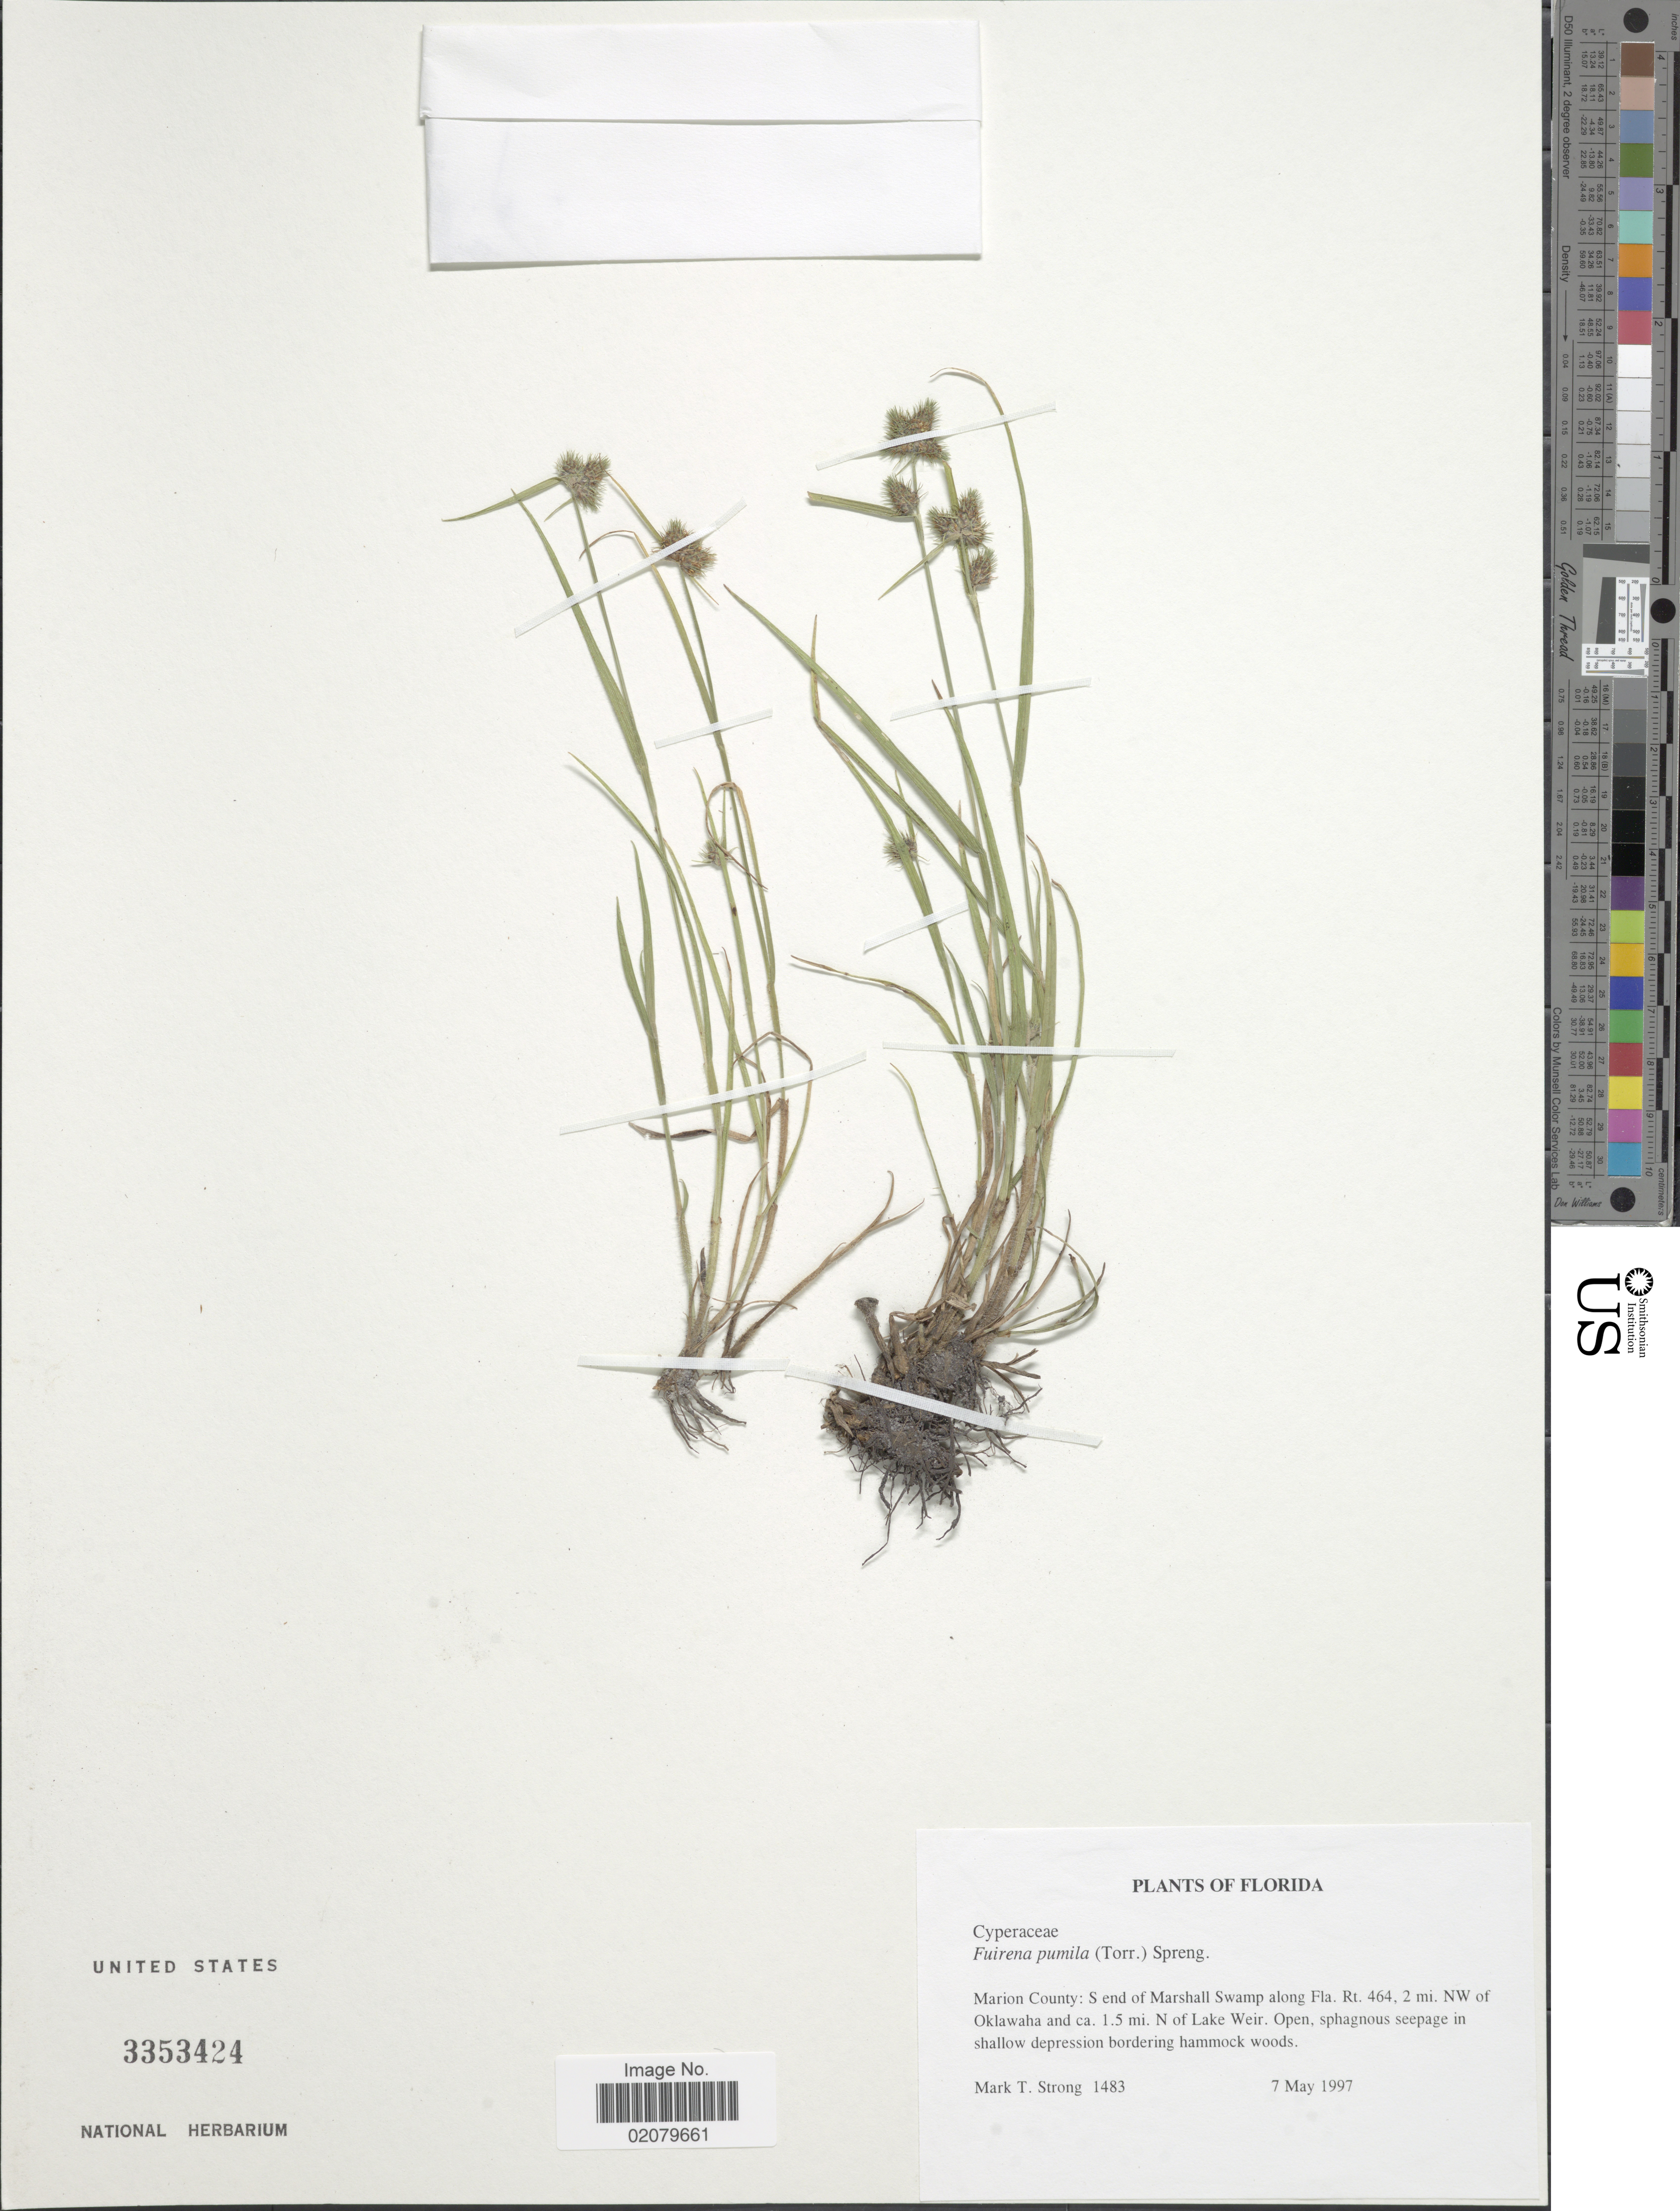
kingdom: Plantae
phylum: Tracheophyta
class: Liliopsida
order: Poales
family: Cyperaceae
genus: Fuirena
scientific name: Fuirena pumila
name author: (Torr.) Spreng.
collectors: M. T. Strong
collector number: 1483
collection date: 1997-05-07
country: United States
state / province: Florida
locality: Marion County: S end of Marshall Swamp along Fla. Rt. 464, 2 mi. NW of Oklahawa and ca. 1.5 mi. N of Lake Weir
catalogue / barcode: US 3353424